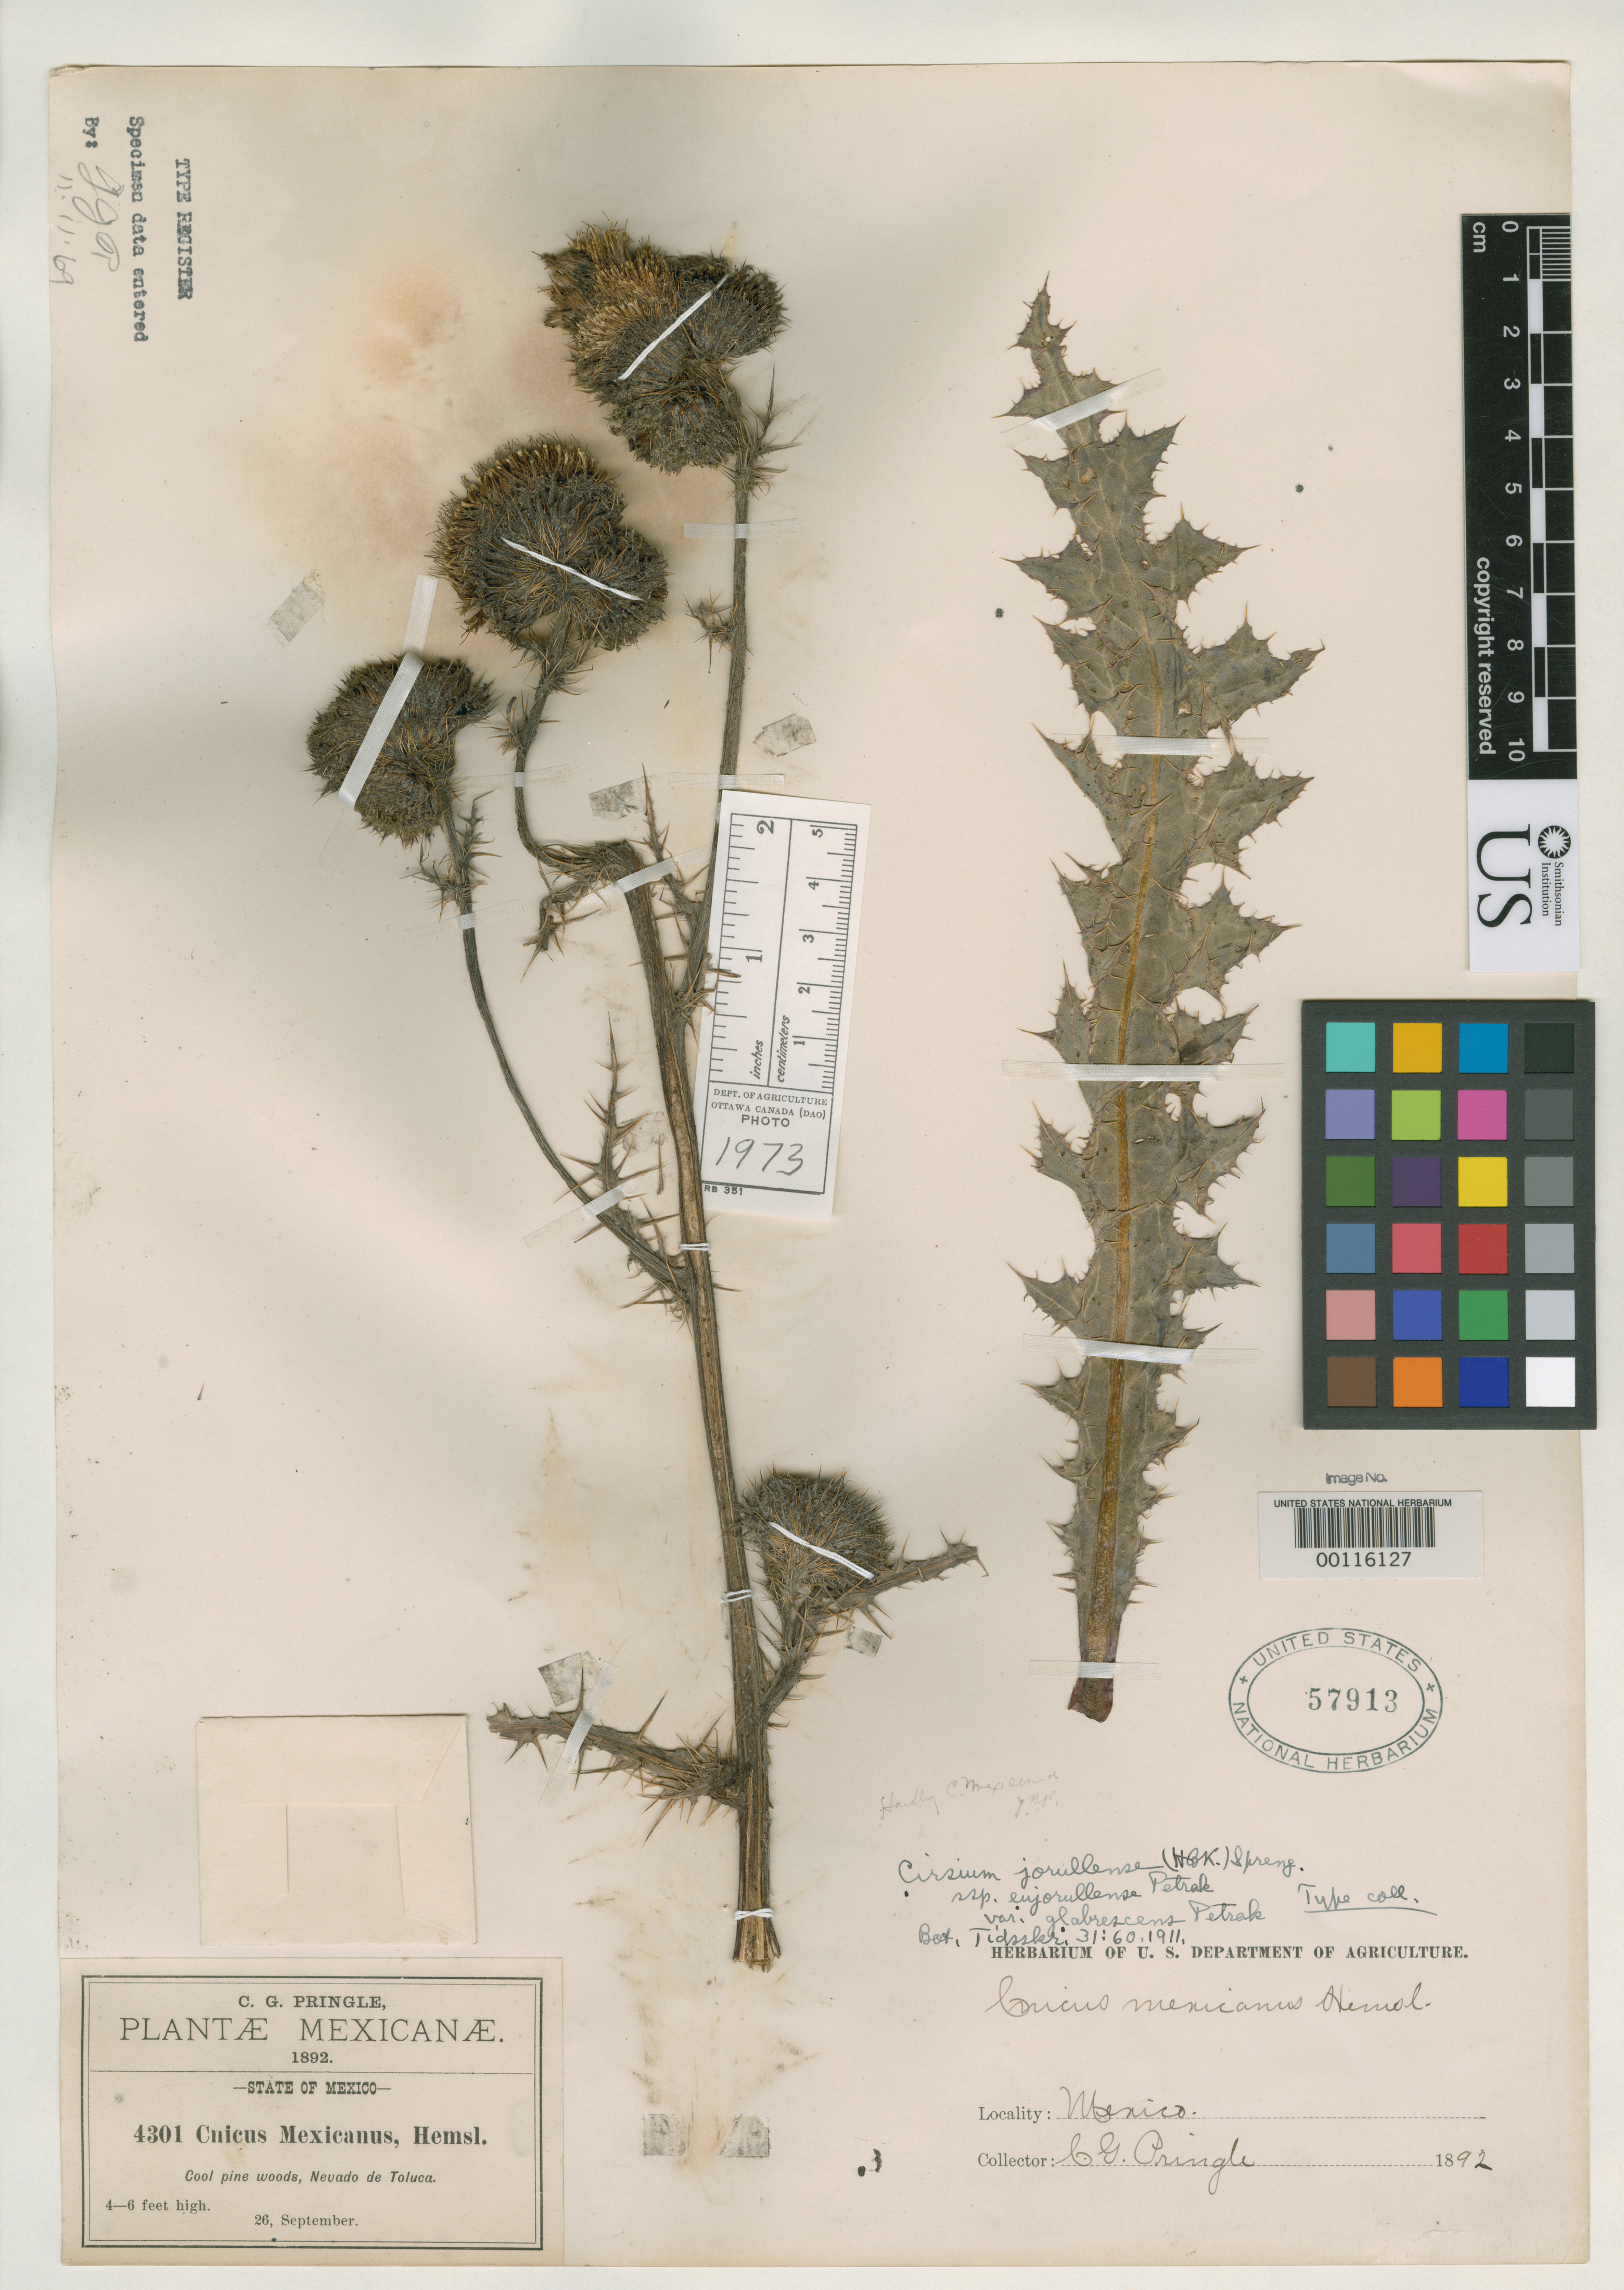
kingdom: Plantae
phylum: Tracheophyta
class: Magnoliopsida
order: Asterales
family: Asteraceae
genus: Cirsium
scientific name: Cirsium jorullense subsp. eujorullense var. glabrescens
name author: Petr.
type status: Type Collection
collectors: C. G. Pringle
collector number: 4301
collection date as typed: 26 Sep 1892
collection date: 1892-09-26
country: Mexico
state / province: México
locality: Nevado de Toluca.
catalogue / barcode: US 57913